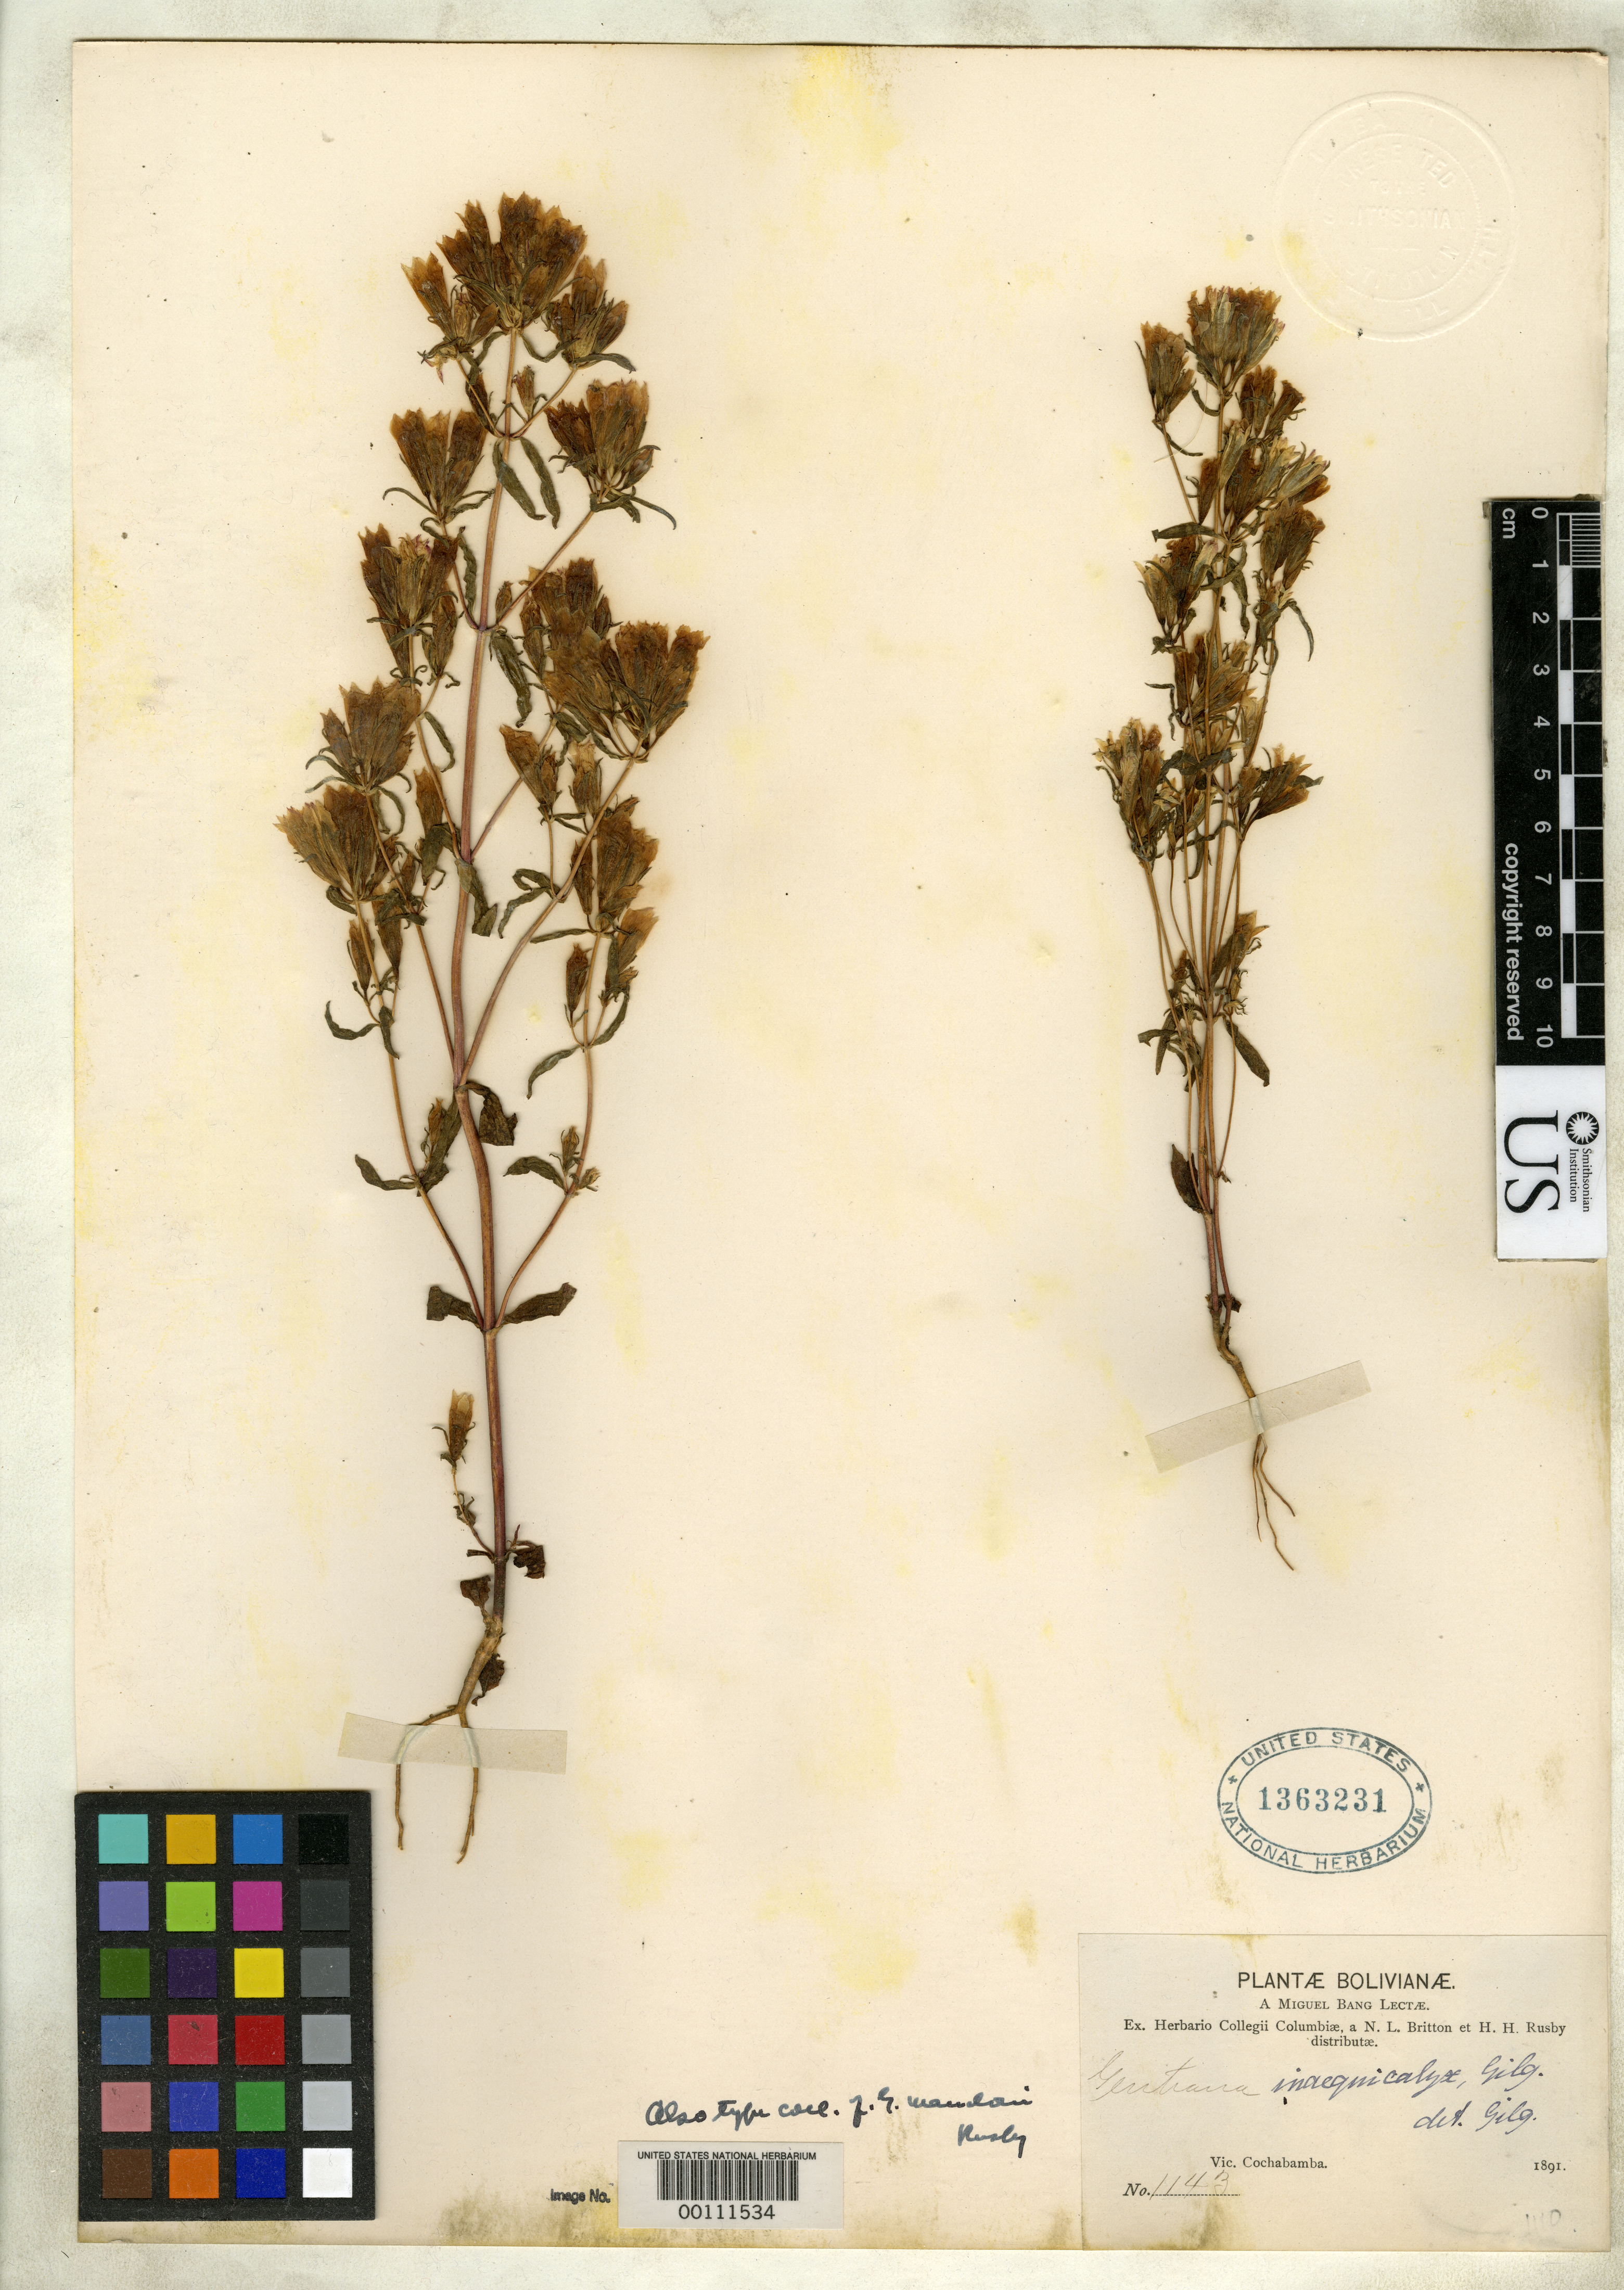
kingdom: Plantae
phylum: Tracheophyta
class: Magnoliopsida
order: Gentianales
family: Gentianaceae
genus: Gentiana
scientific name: Gentiana inaequicalyx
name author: Gilg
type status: Isosyntype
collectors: M. Bang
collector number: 1143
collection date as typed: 1891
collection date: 1891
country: Bolivia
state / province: Cochabamba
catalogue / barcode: US 1363231